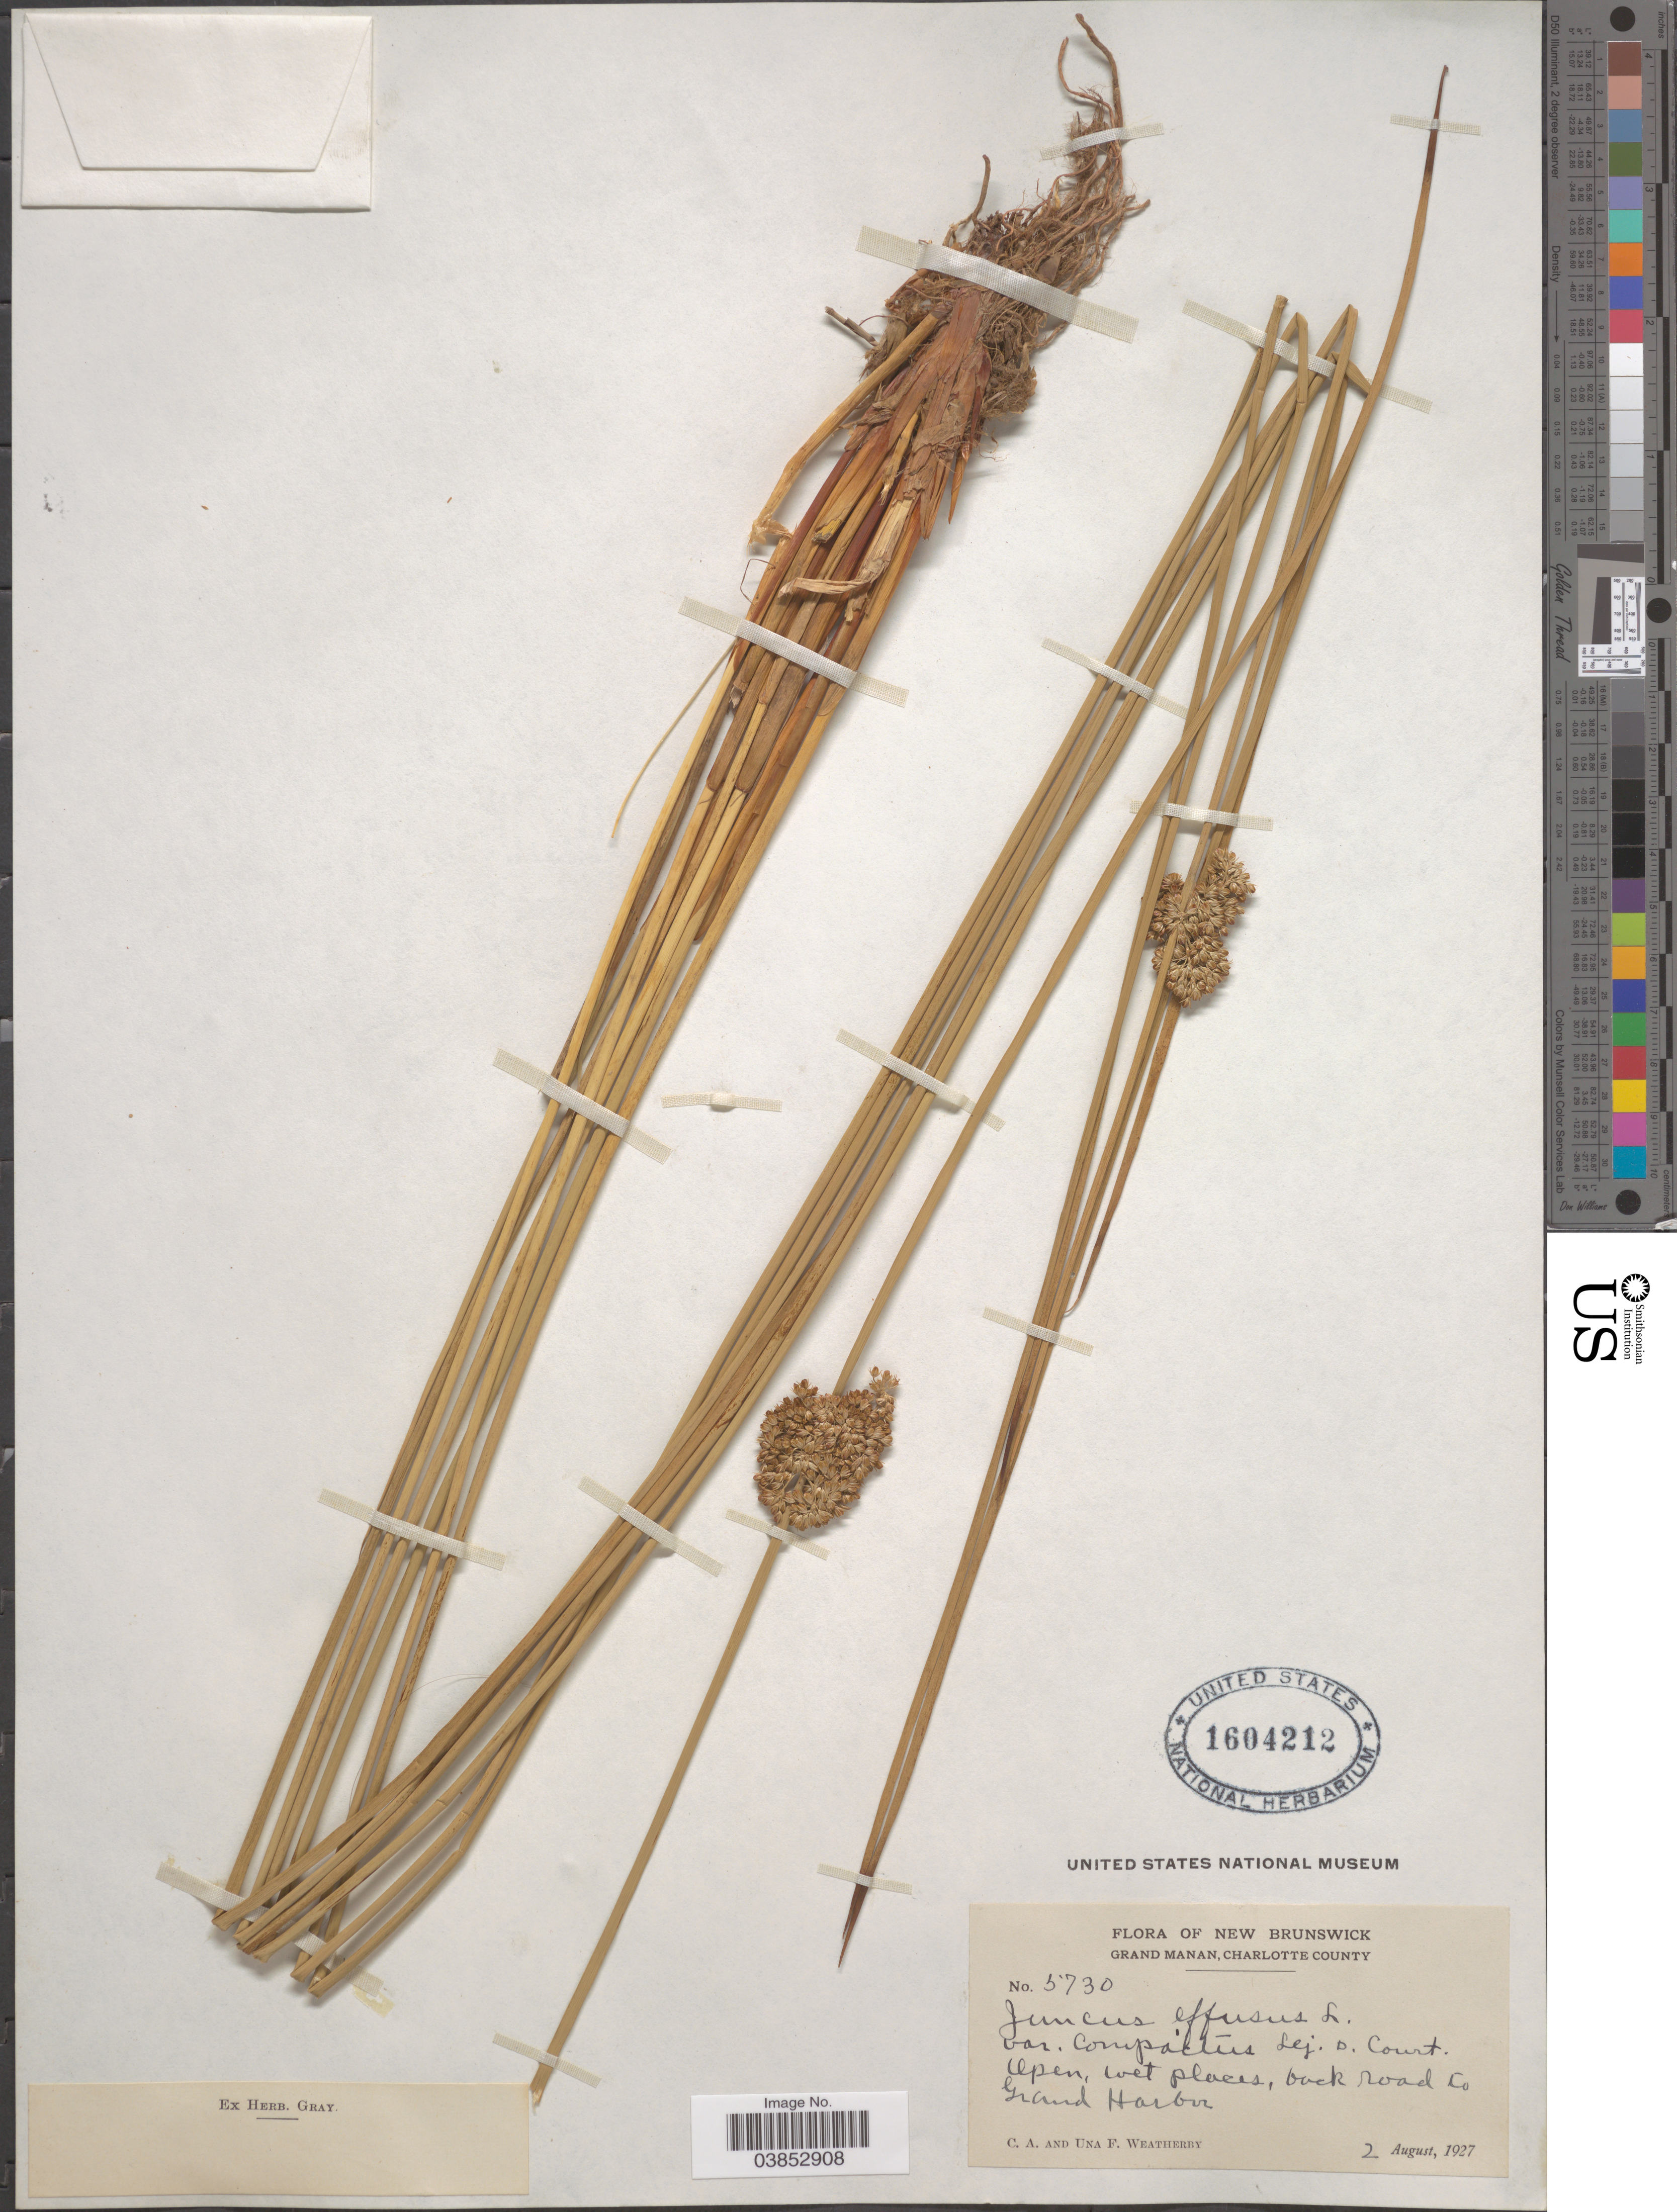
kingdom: Plantae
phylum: Tracheophyta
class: Liliopsida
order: Poales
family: Juncaceae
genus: Juncus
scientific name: Juncus effusus var. compactus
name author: Lej.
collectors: C. A. Weatherby & U. Weatherby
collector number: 5730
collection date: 1927-08-02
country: Canada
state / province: New Brunswick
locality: Grand Manan, Charlotte County. Open, wet places, back road to Grand Harbor.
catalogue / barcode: US 1604212